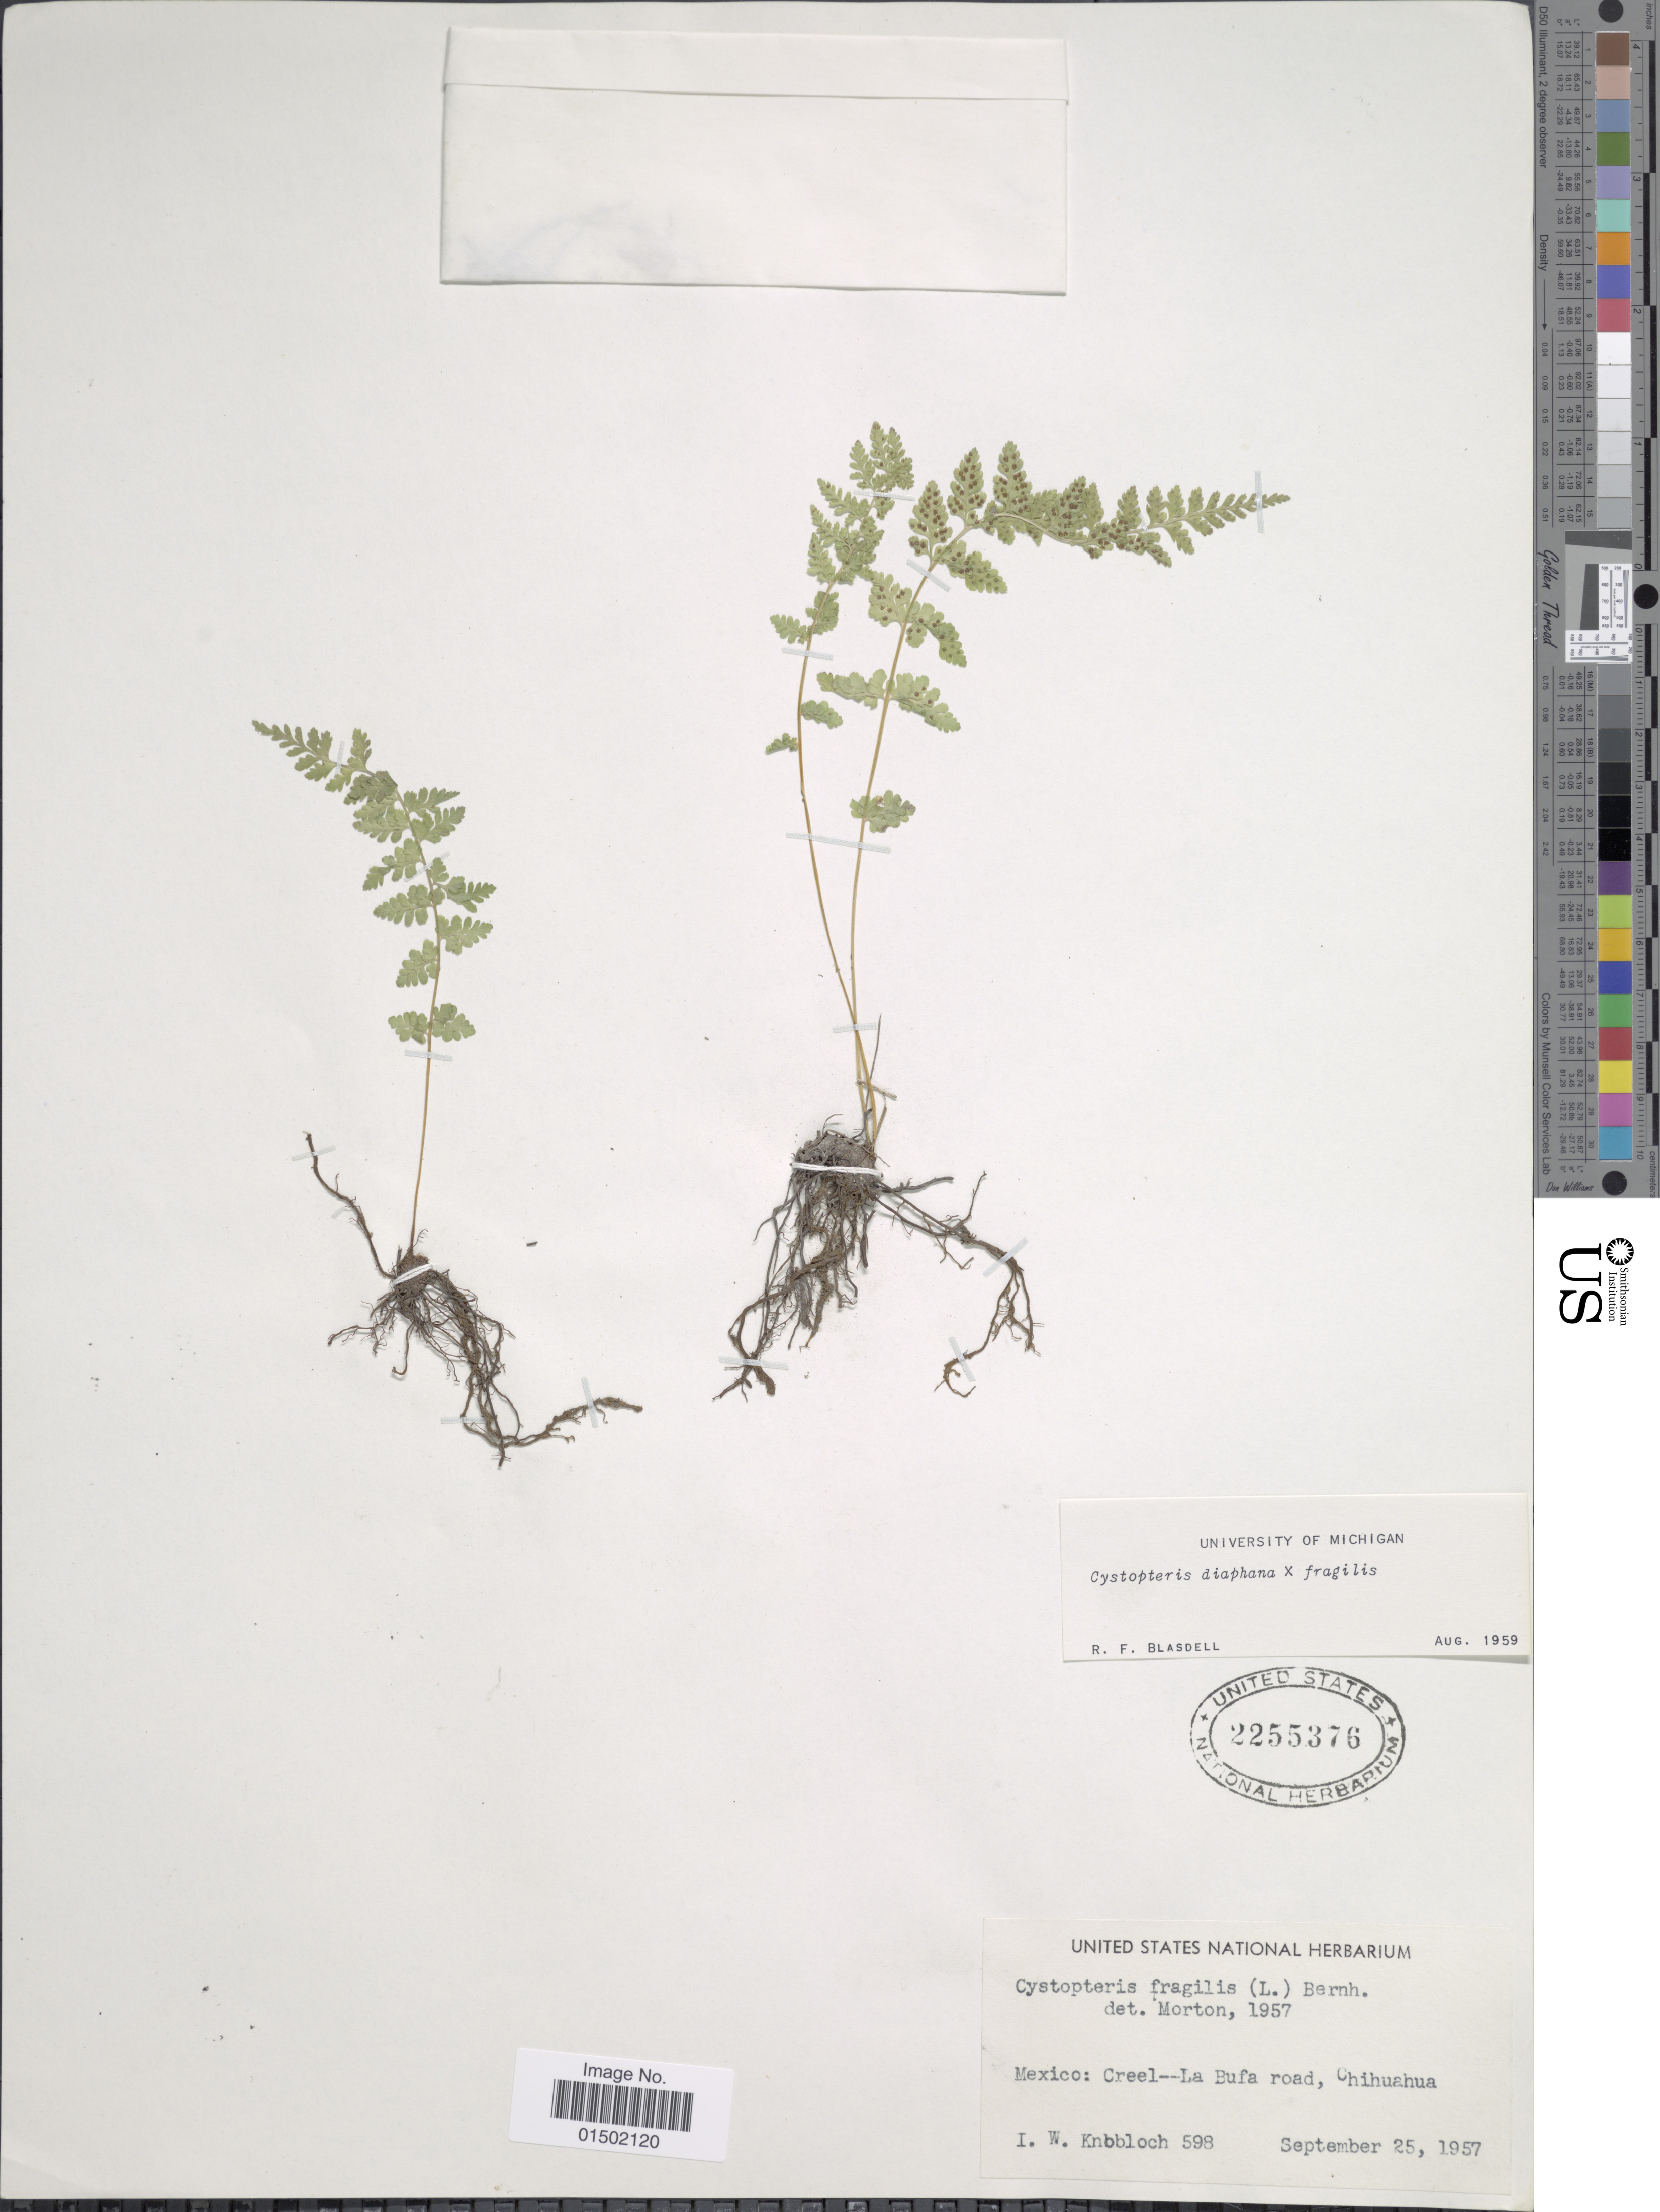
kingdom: Plantae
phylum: Tracheophyta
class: Polypodiopsida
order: Polypodiales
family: Cystopteridaceae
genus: Cystopteris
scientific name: Cystopteris diaphana x C. fragilis (L.) Bernh.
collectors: I. W. Knobloch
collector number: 598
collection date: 1957-09-25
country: Mexico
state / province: Chihuahua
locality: Creel- La Bufa road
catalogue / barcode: US 2255376